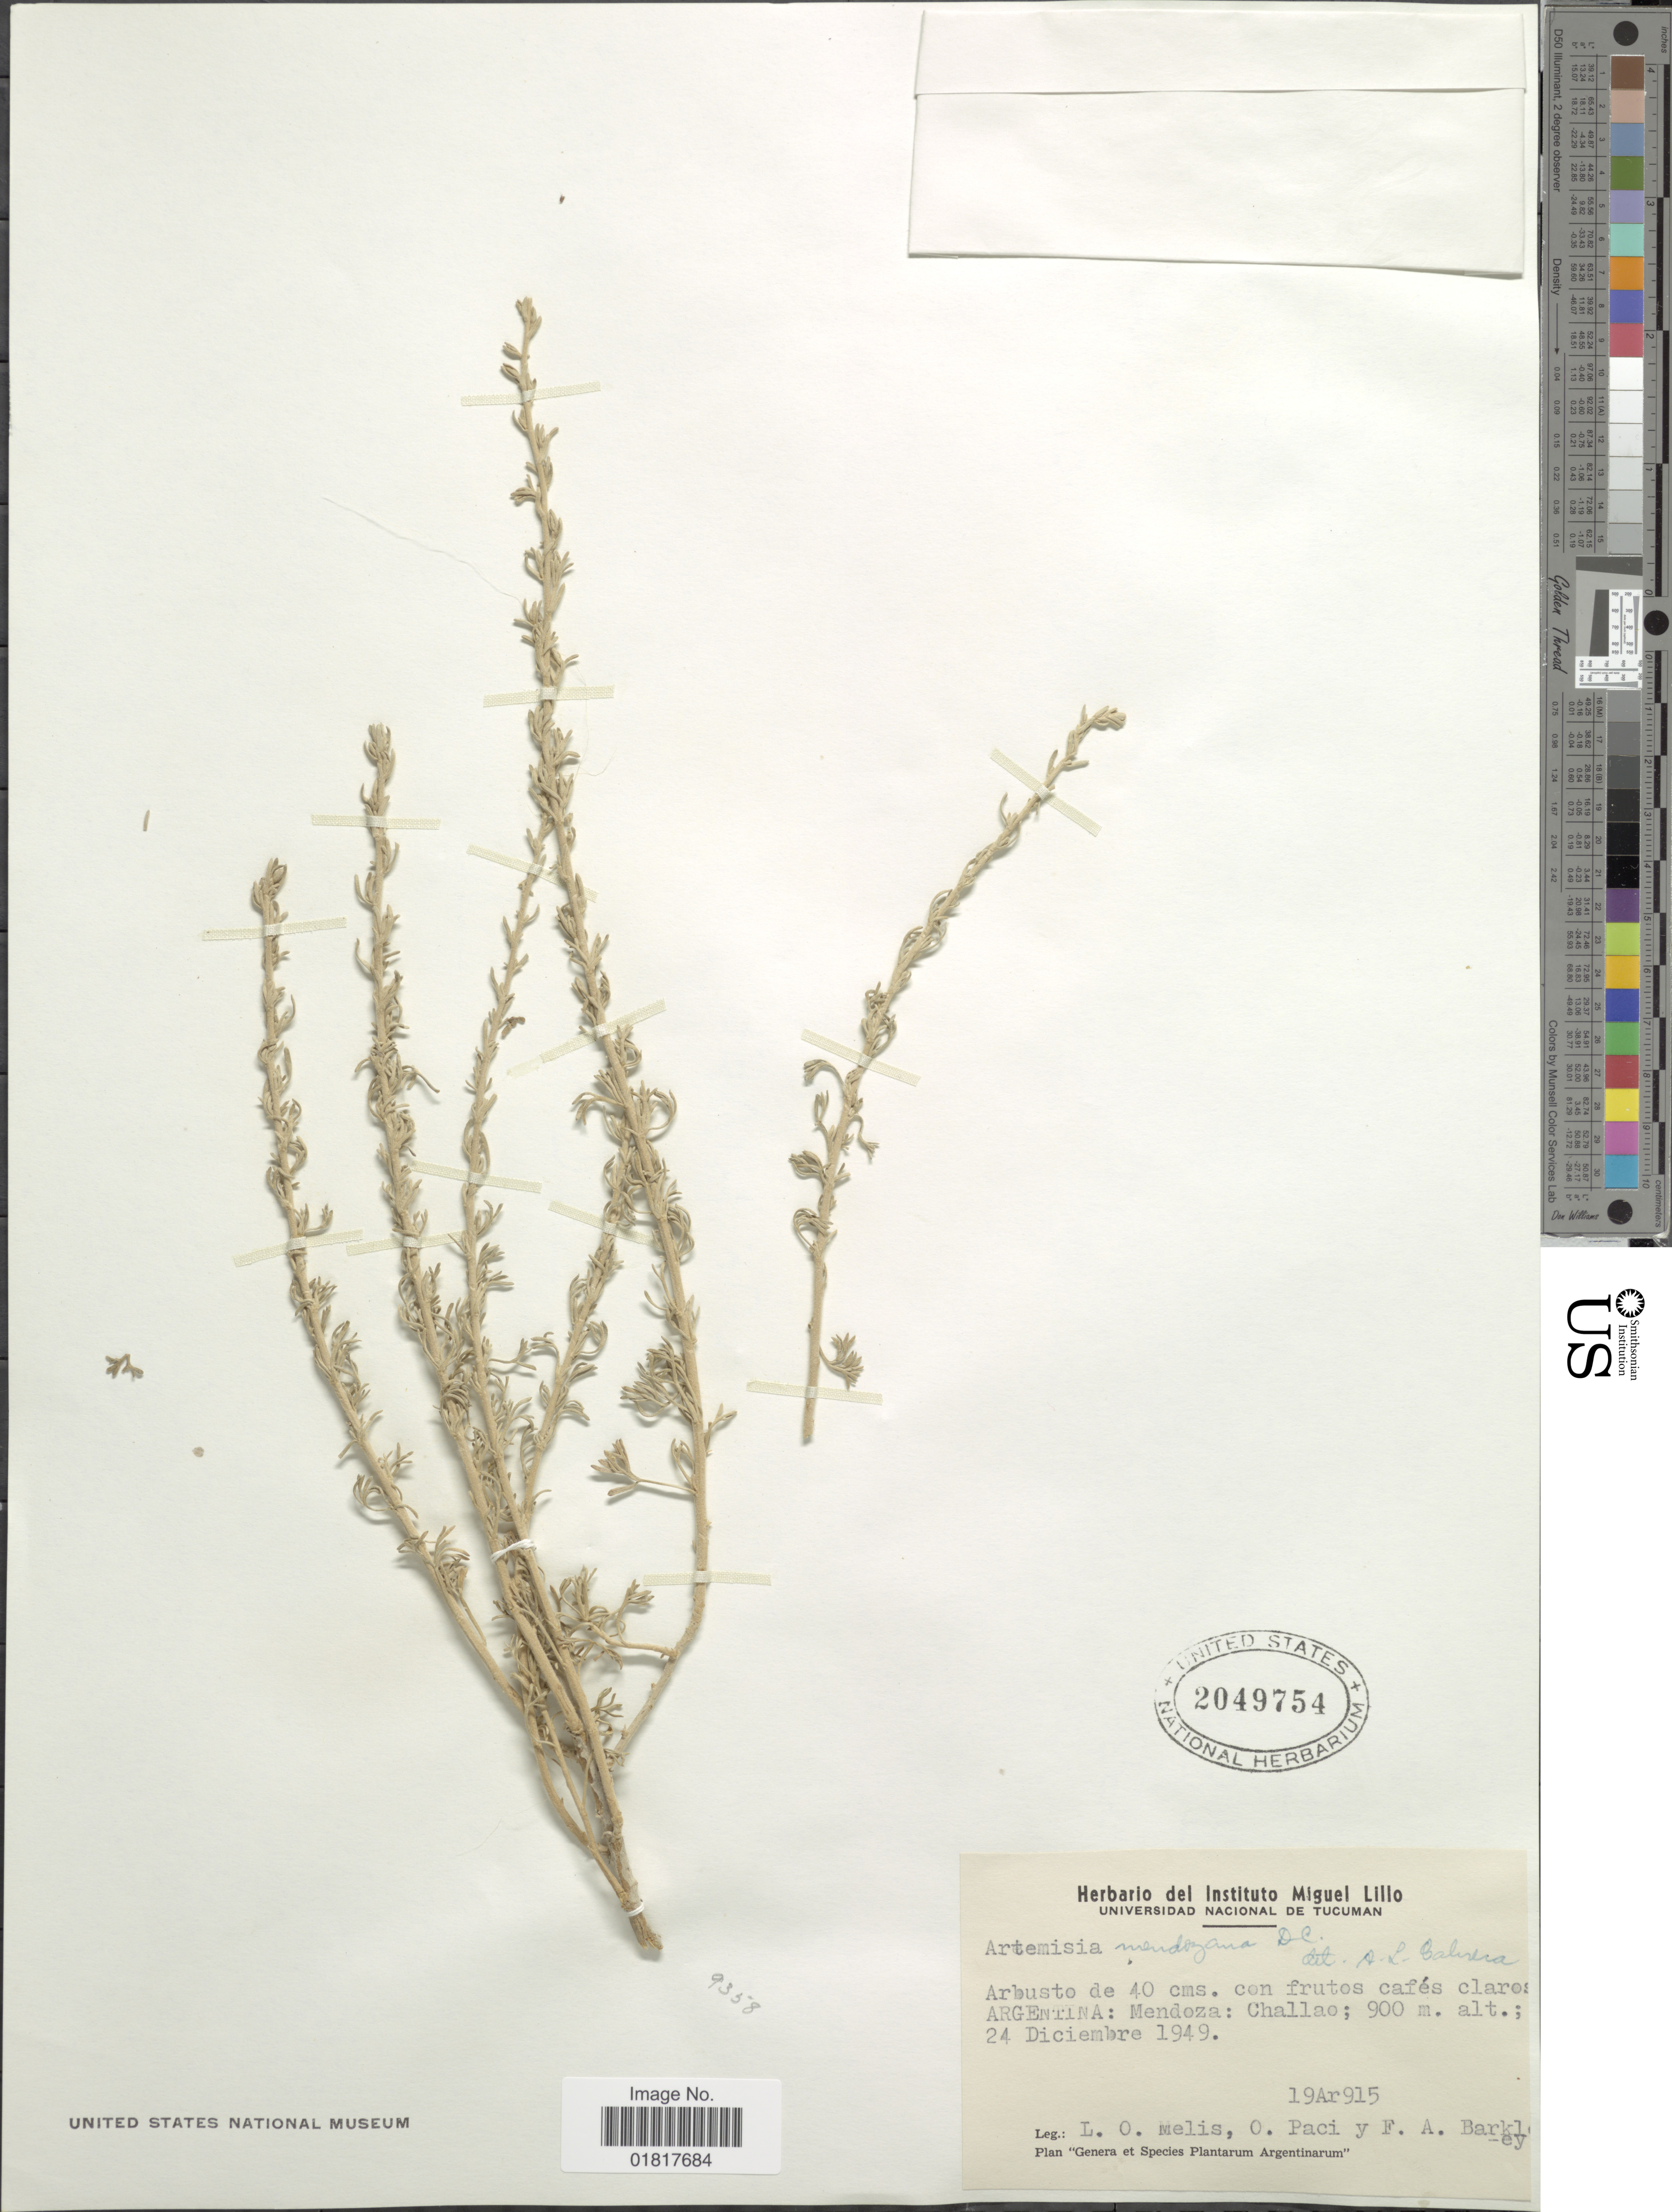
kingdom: Plantae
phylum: Tracheophyta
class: Magnoliopsida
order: Asterales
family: Asteraceae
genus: Artemisia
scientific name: Artemisia mendozana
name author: DC.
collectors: L. Melis, O. Paci & F. A. Barkley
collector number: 19Ar915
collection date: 1949-12-24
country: Argentina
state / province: Mendoza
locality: Challao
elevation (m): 900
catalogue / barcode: US 2049754